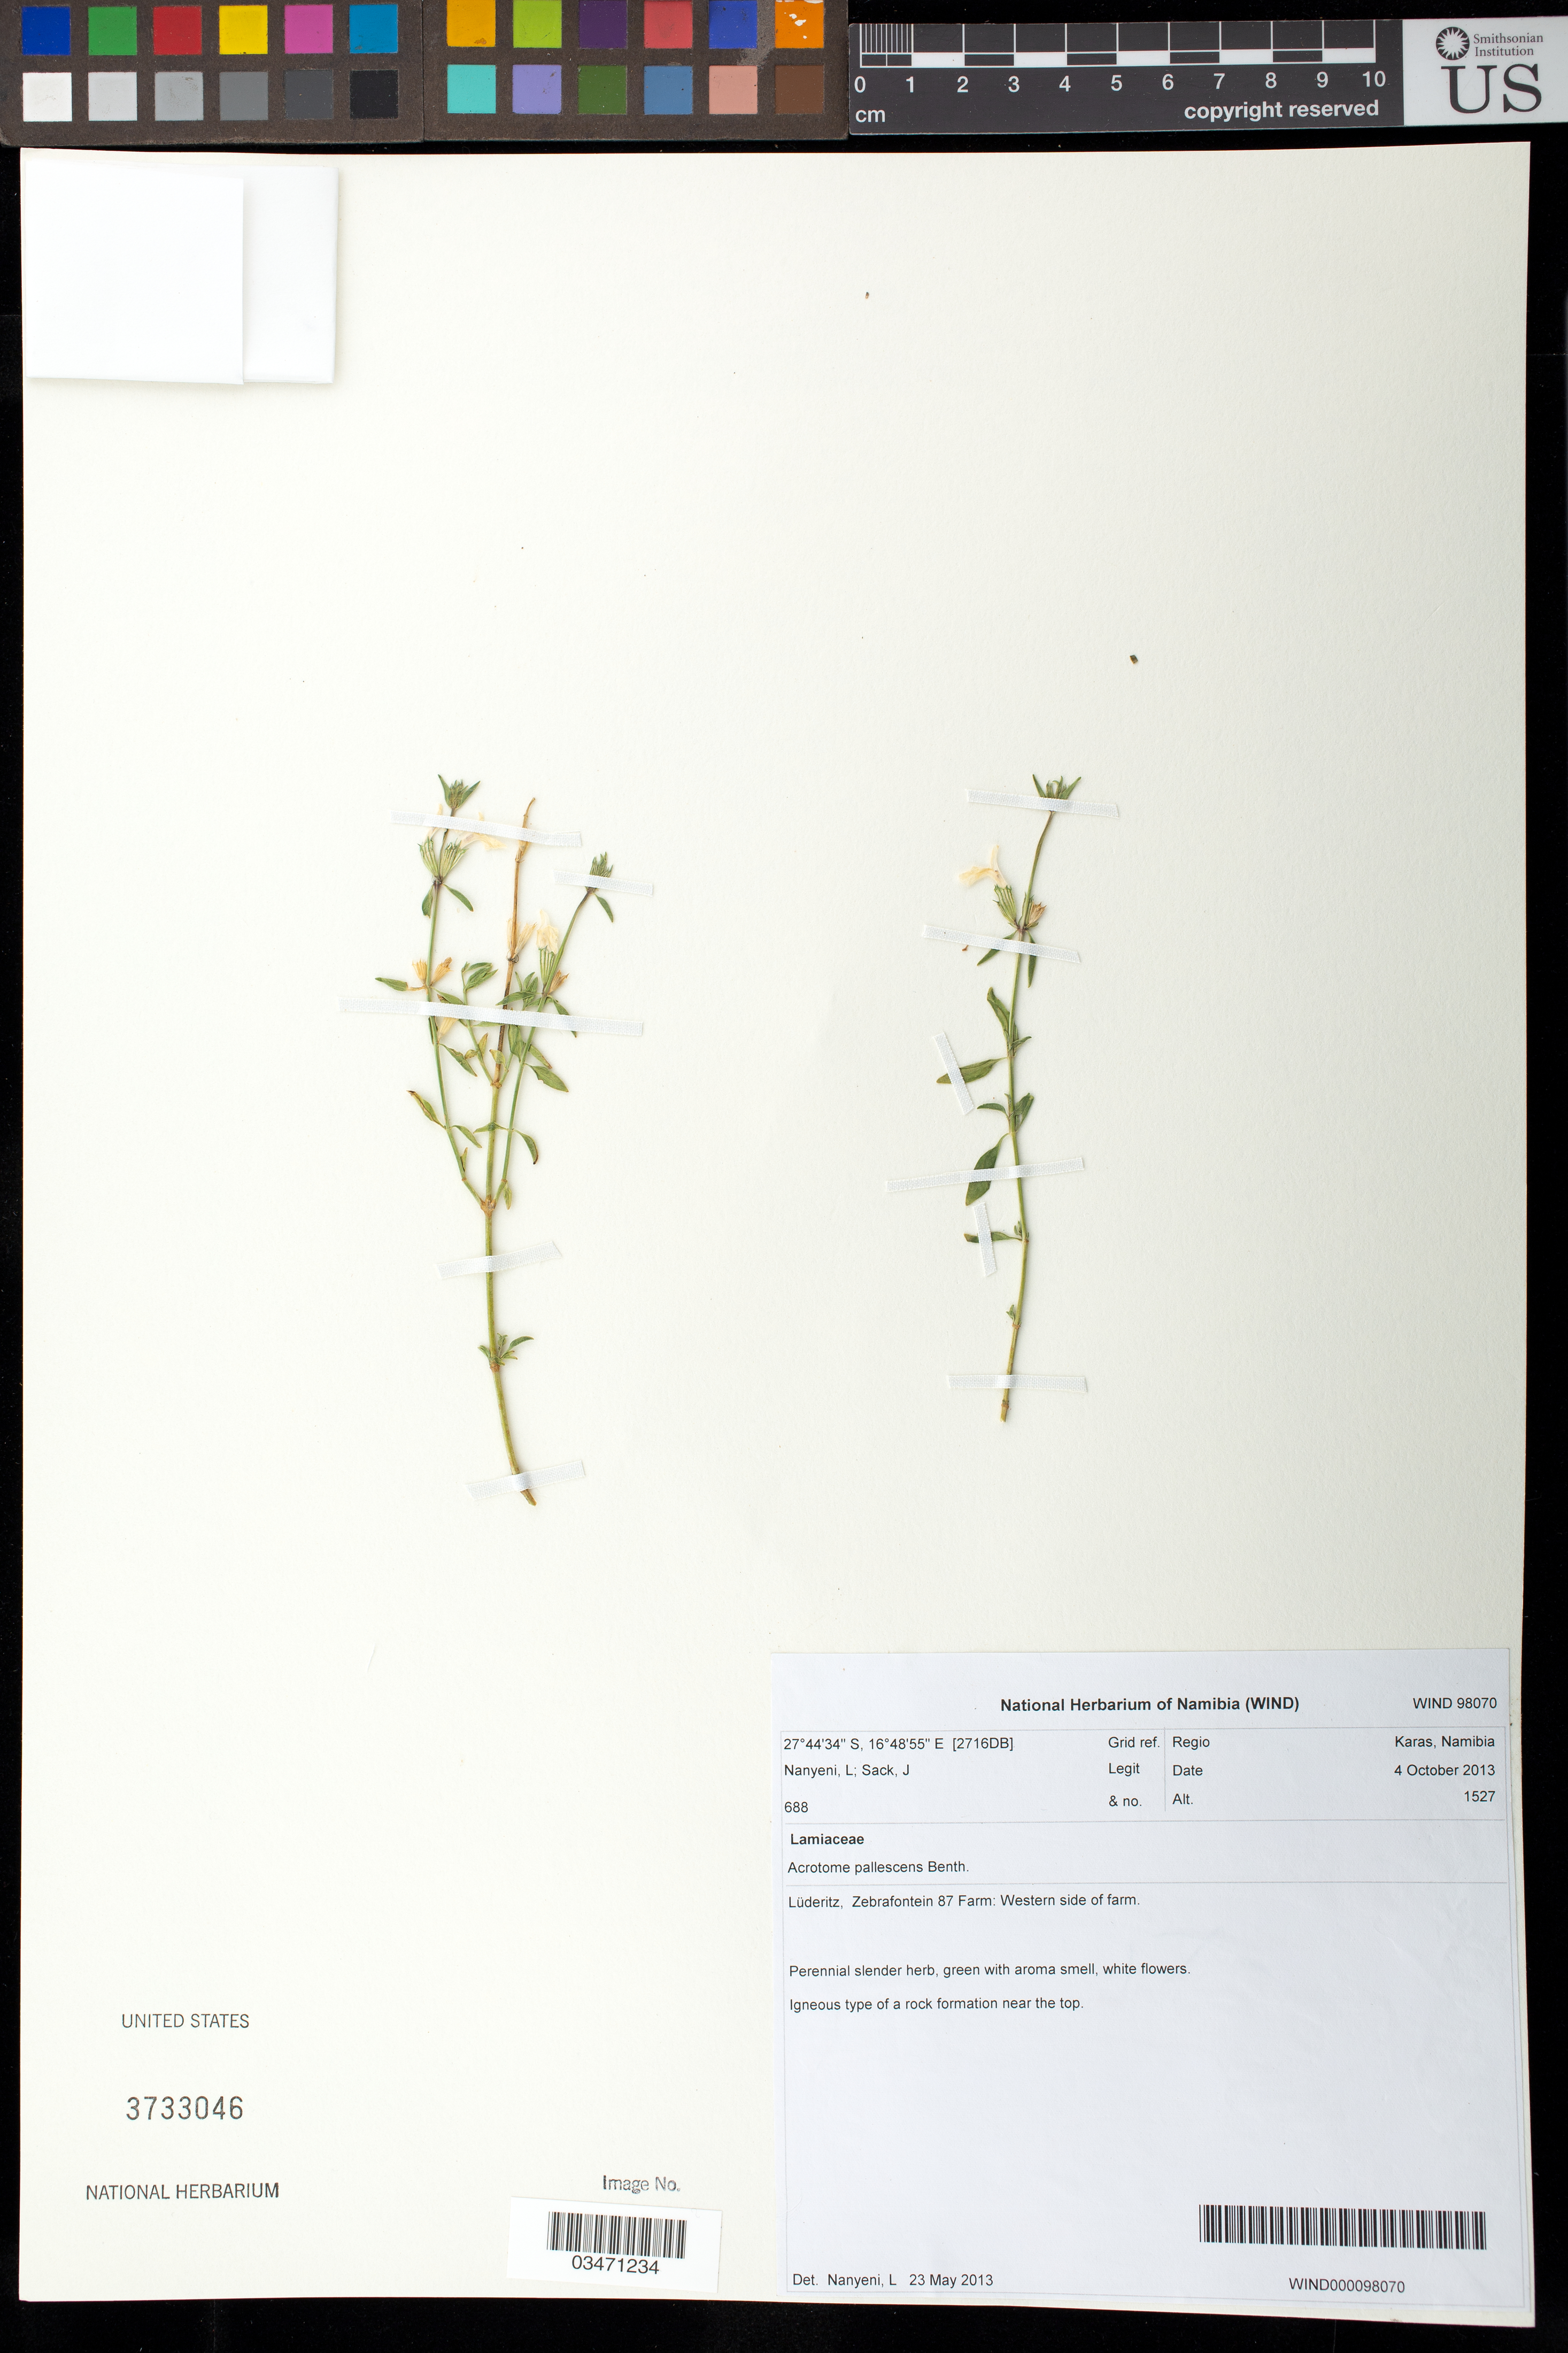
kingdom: Plantae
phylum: Tracheophyta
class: Magnoliopsida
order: Lamiales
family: Lamiaceae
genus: Acrotome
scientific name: Acrotome pallescens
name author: Benth.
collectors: L. Nanyeni & J. Sack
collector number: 688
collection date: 2013-10-04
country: Namibia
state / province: Karas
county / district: Luderitz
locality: Zebrafontein 87 Farm, western side of farm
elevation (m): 1527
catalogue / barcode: US 3733046